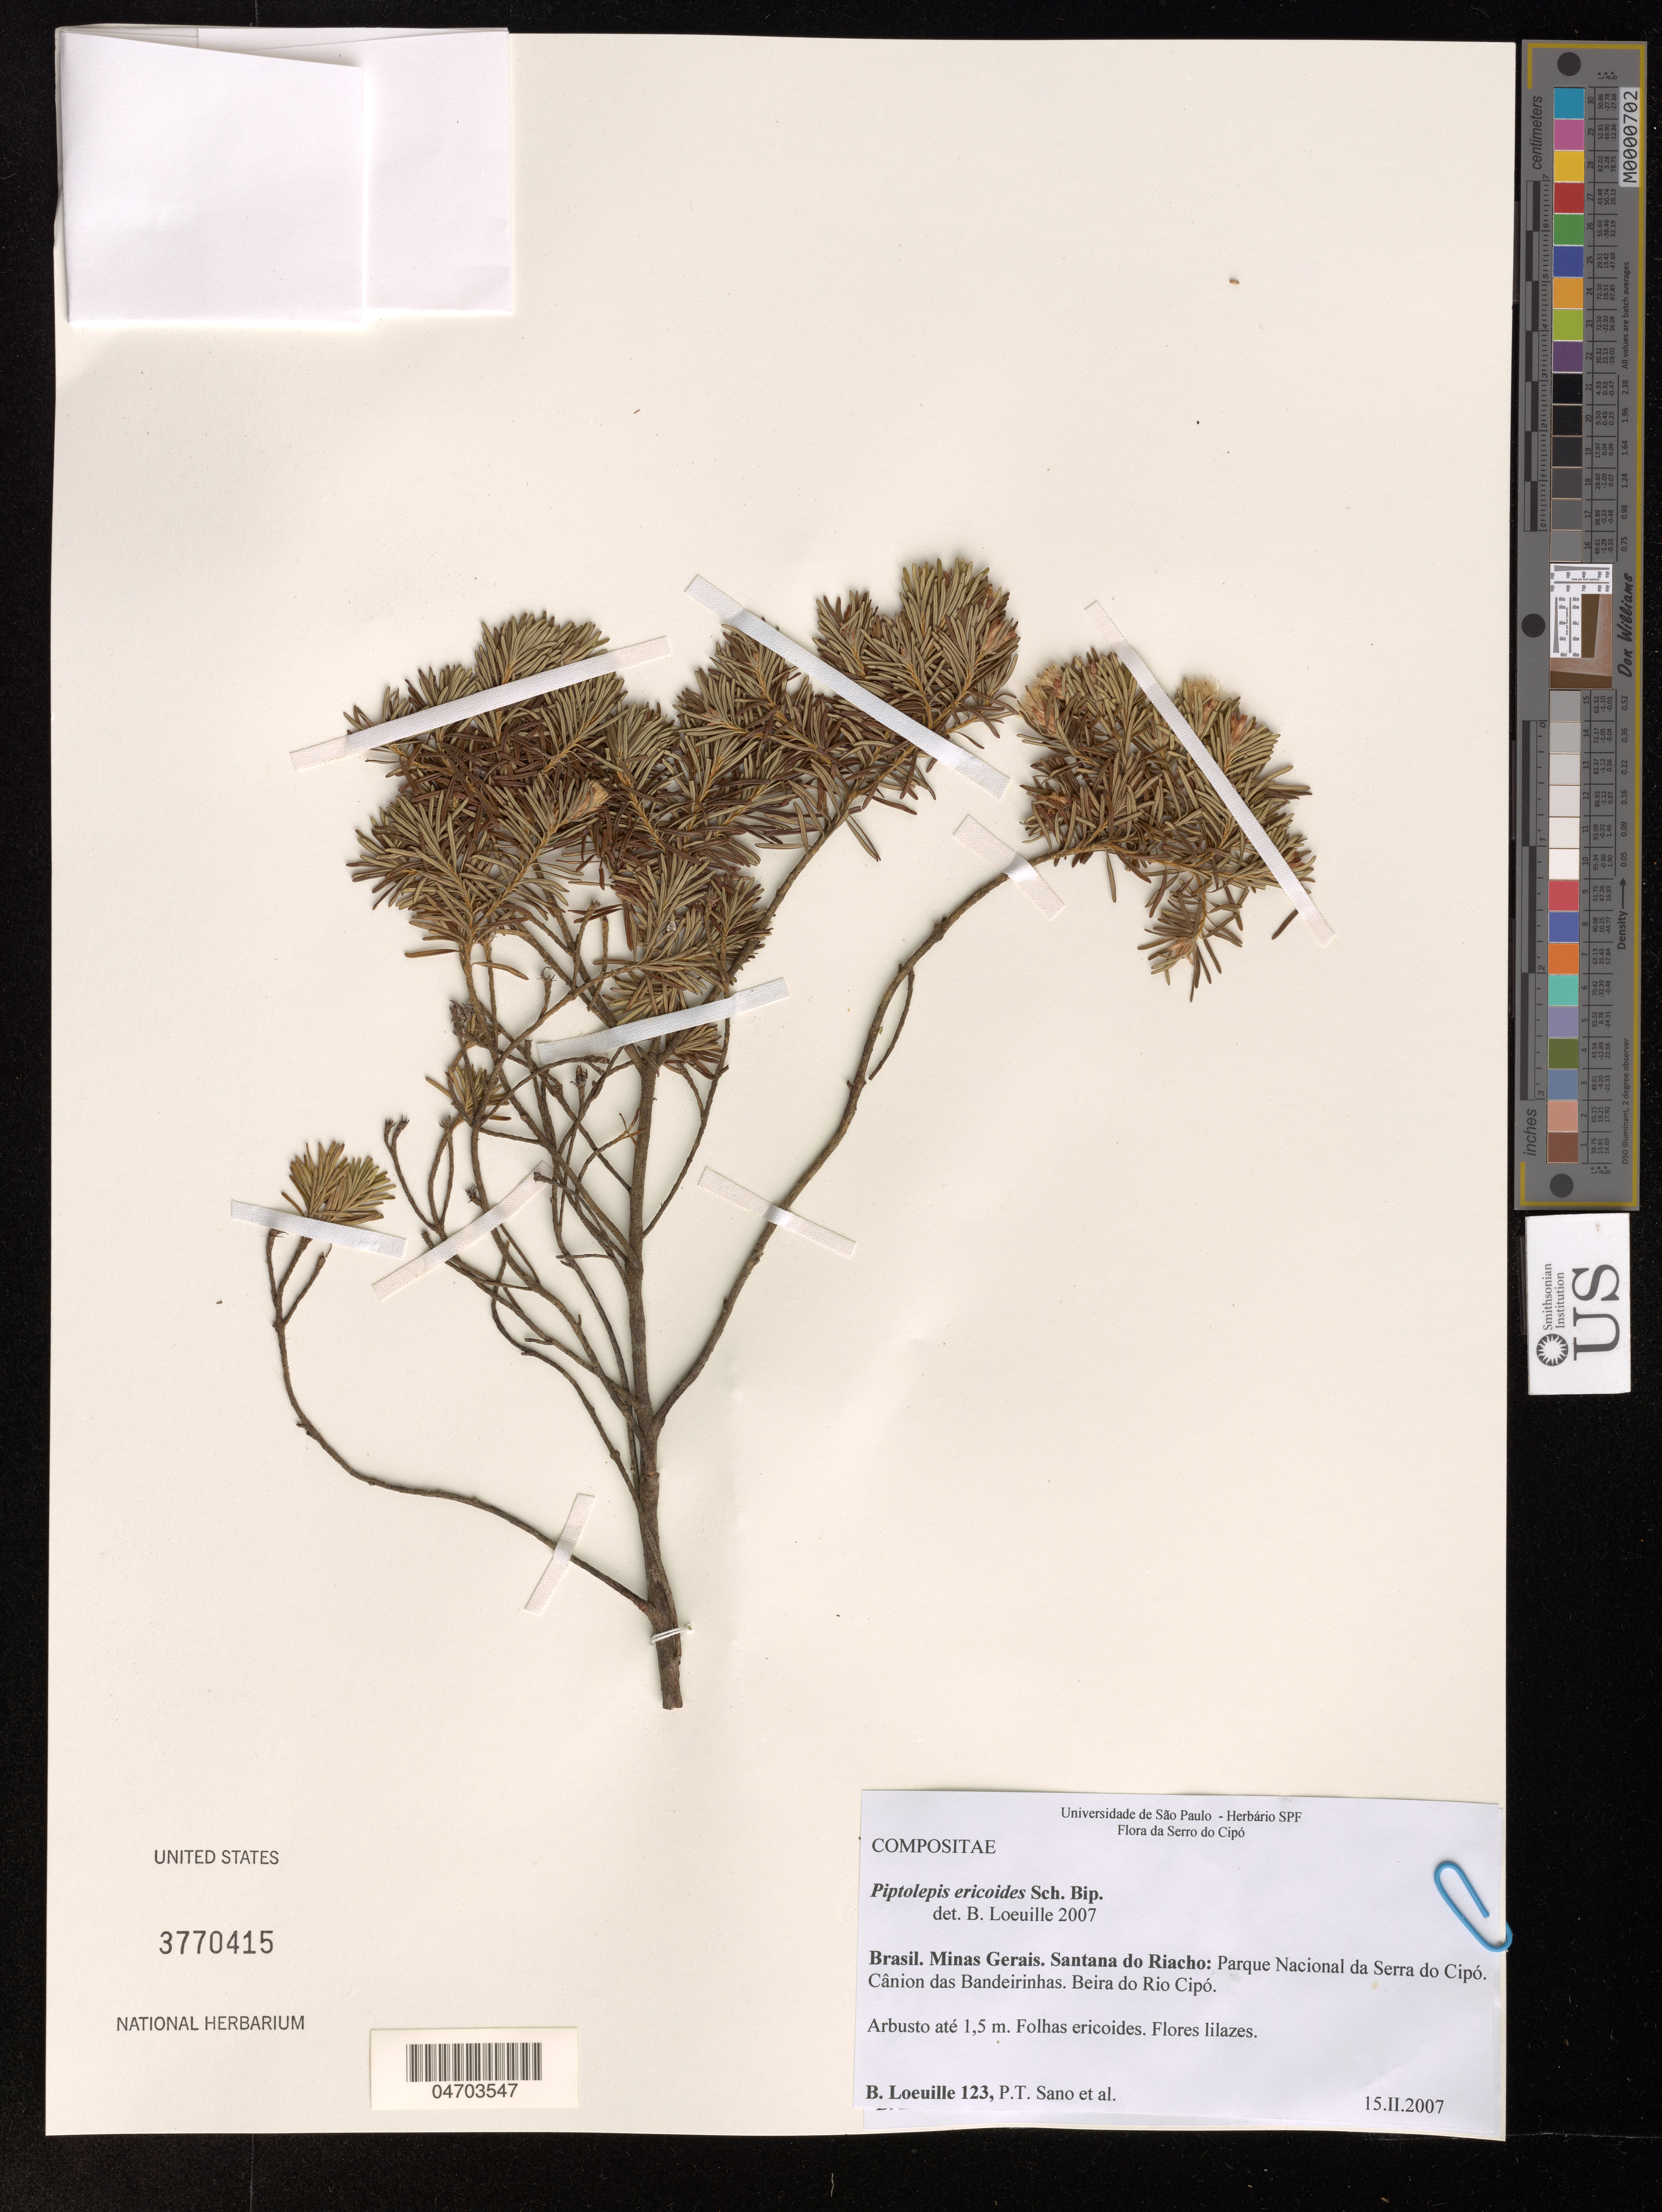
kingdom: Plantae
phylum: Tracheophyta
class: Magnoliopsida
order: Asterales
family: Asteraceae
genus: Piptolepis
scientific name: Piptolepis ericoides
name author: Sch. Bip.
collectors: B. Loeuille, P. T. Sano & et al.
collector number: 123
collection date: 2007-02-15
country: Brazil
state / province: Minas Gerais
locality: Santana do Riacho: Parque Nacional da Serra do Cipó, Cânion das Bandeirinhas, Beira do Rio Cipó.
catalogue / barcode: US 3770415